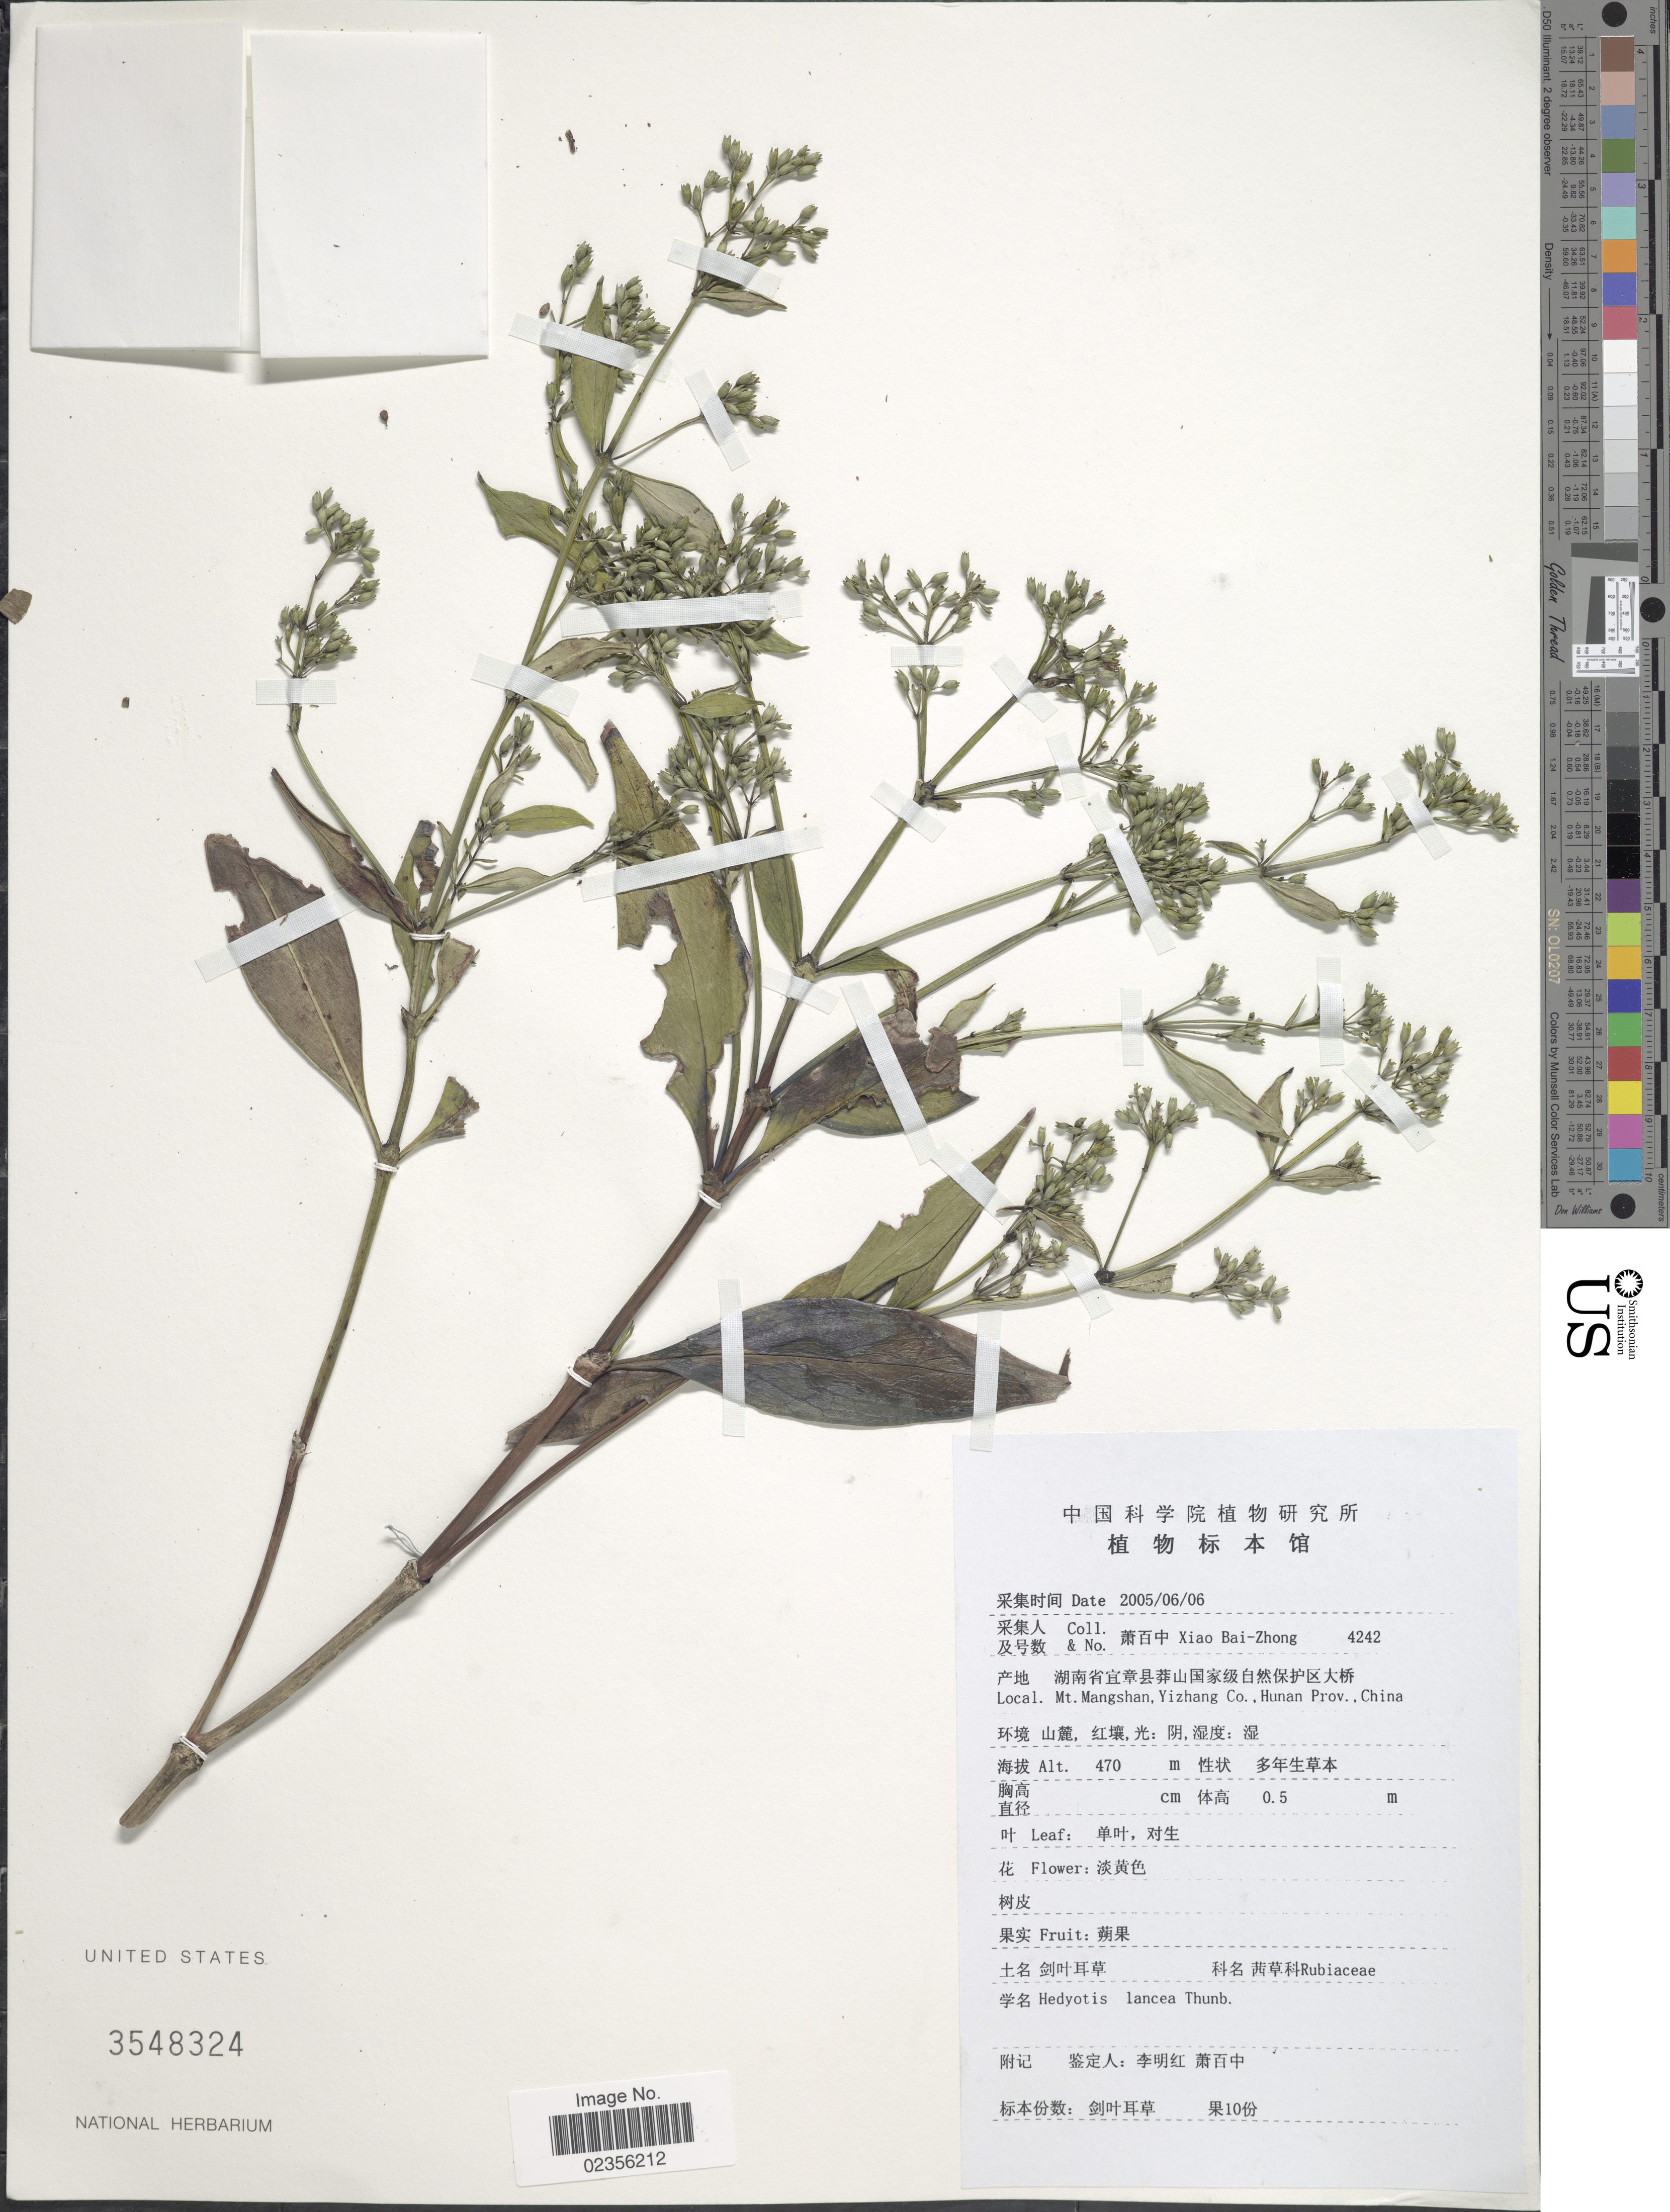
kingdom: Plantae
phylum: Tracheophyta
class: Magnoliopsida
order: Gentianales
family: Rubiaceae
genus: Hedyotis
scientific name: Hedyotis lancea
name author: Thunb. ex Maxim.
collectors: B. Z. Xiao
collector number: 4242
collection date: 2005-06-06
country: China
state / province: Hunan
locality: Mt. Mangshan, Yizhang Co.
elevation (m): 470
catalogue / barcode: US 3548324